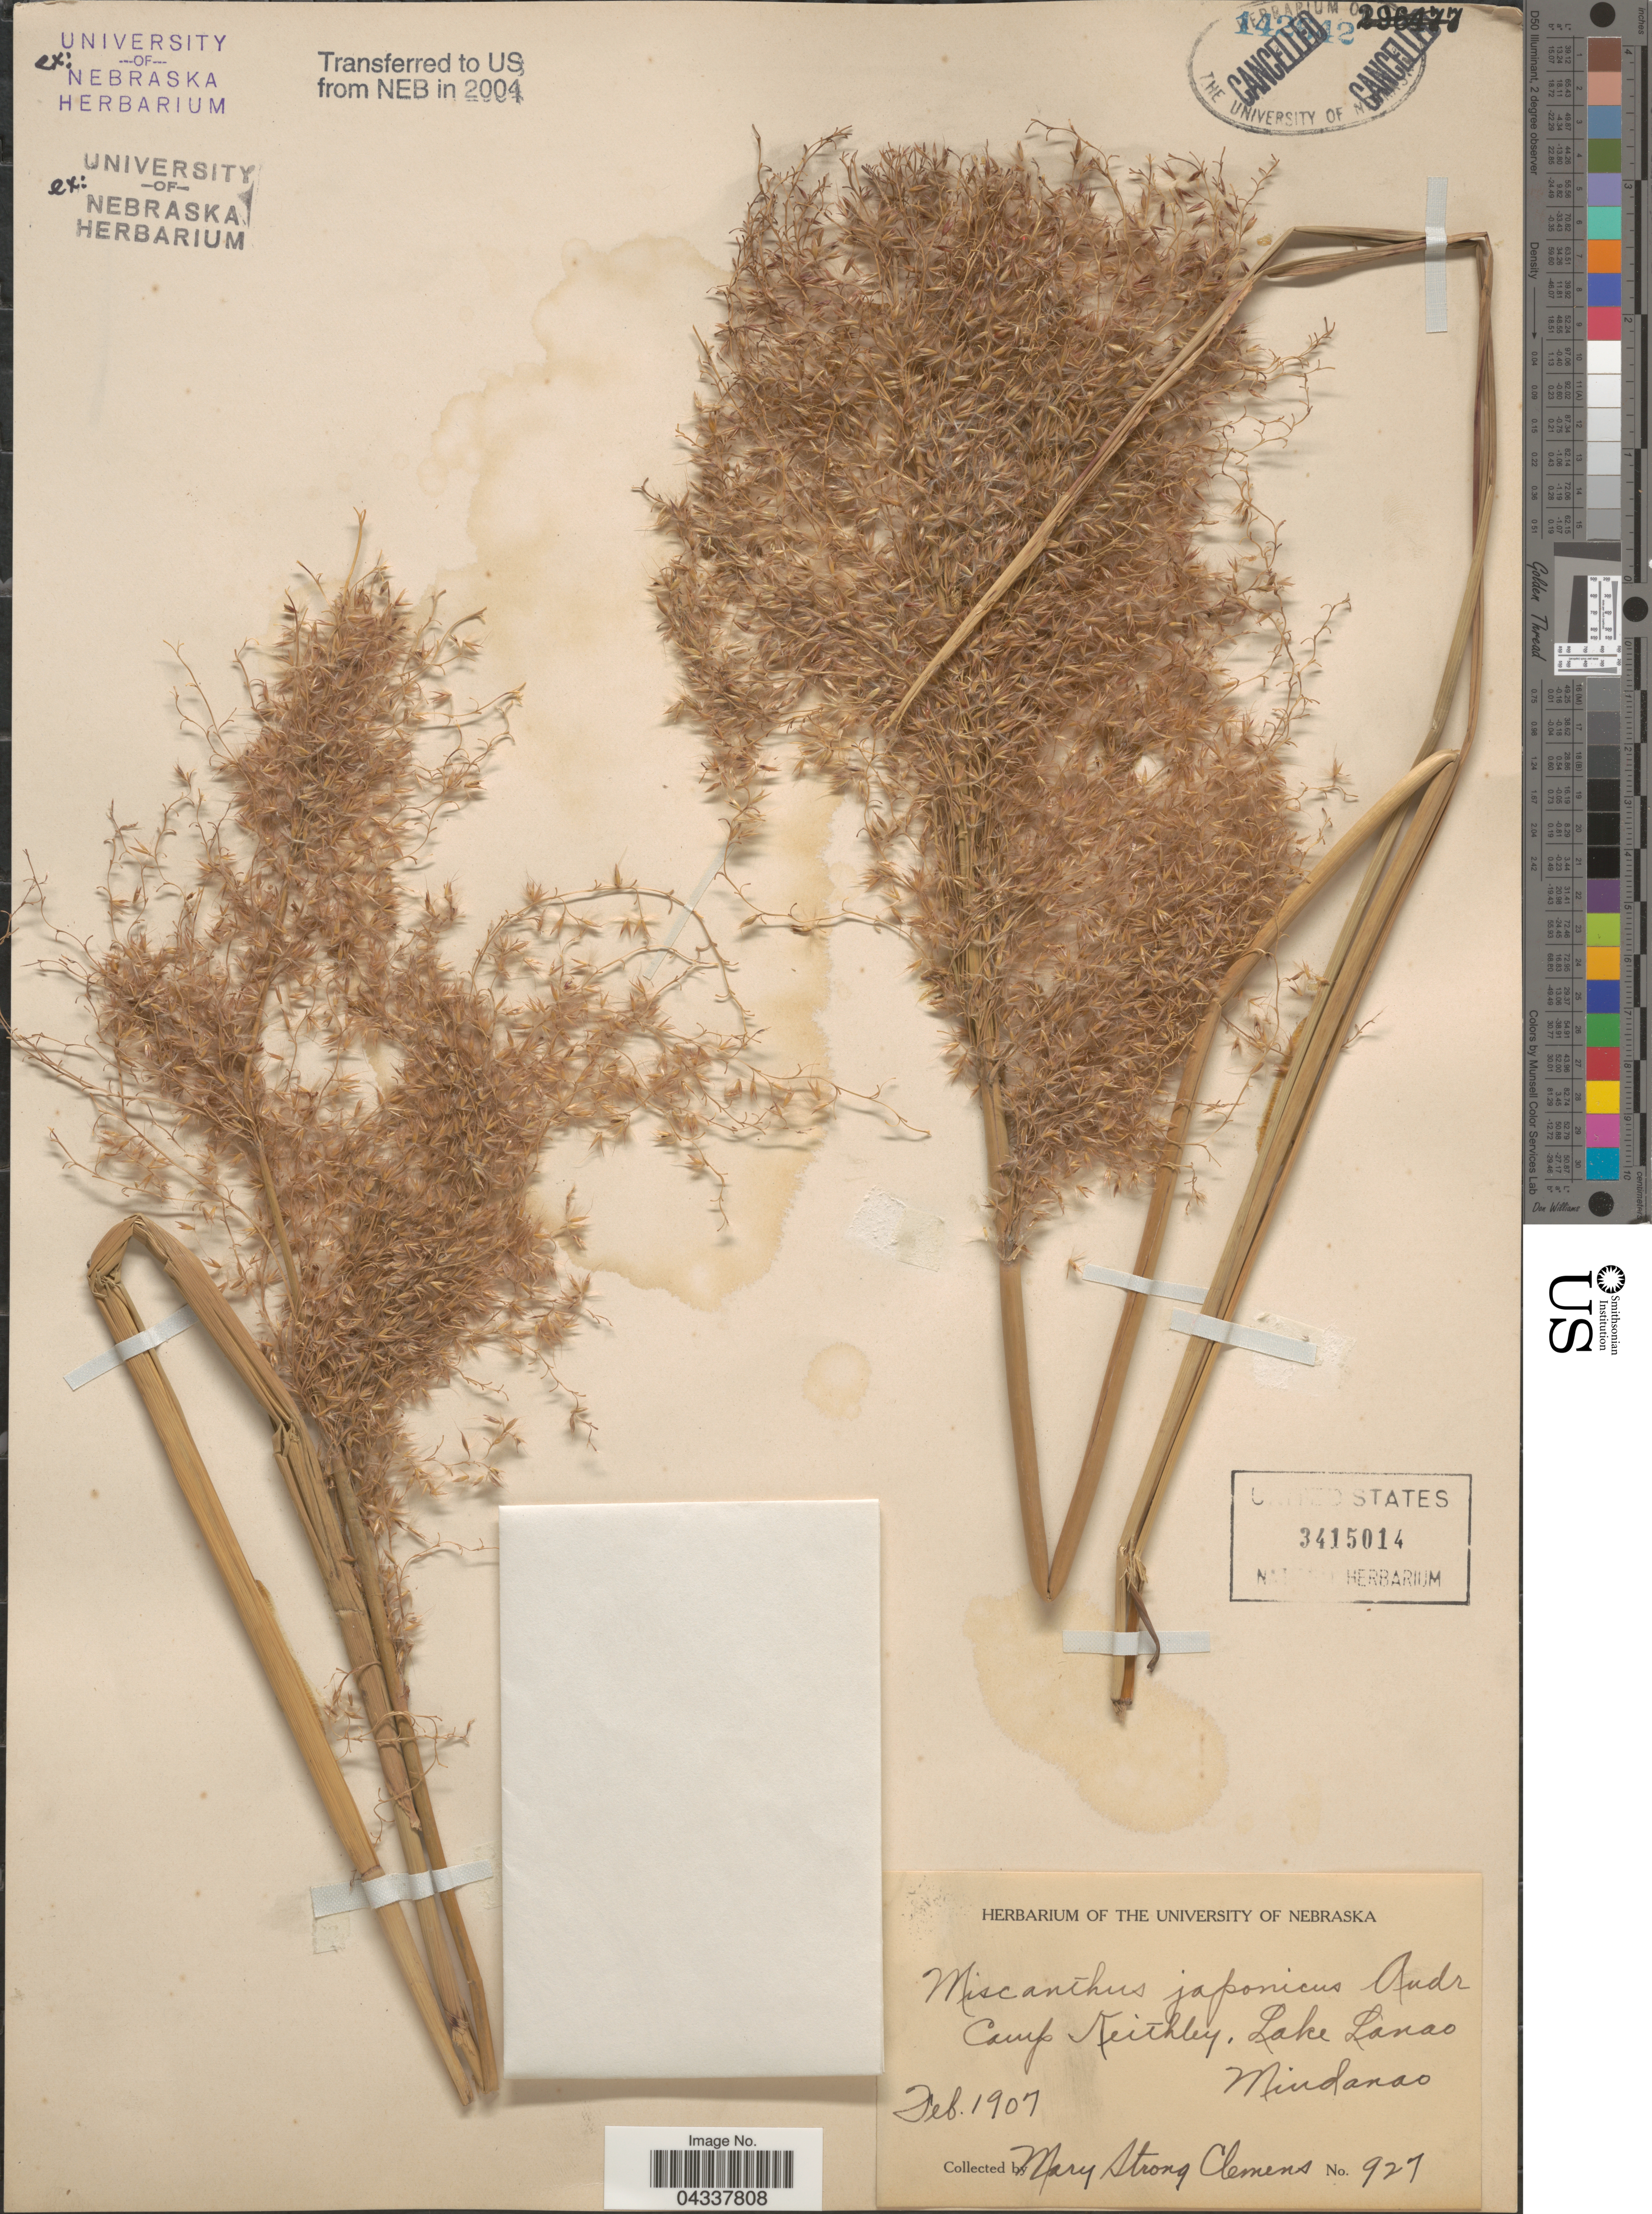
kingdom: Plantae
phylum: Tracheophyta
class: Liliopsida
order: Poales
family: Poaceae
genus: Miscanthus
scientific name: Miscanthus sinensis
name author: Andersson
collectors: M. S. Clemens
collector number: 927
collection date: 1907-02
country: Philippines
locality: Camp Keithley, Lake Lanao. Mindanao.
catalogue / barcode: US 3415014